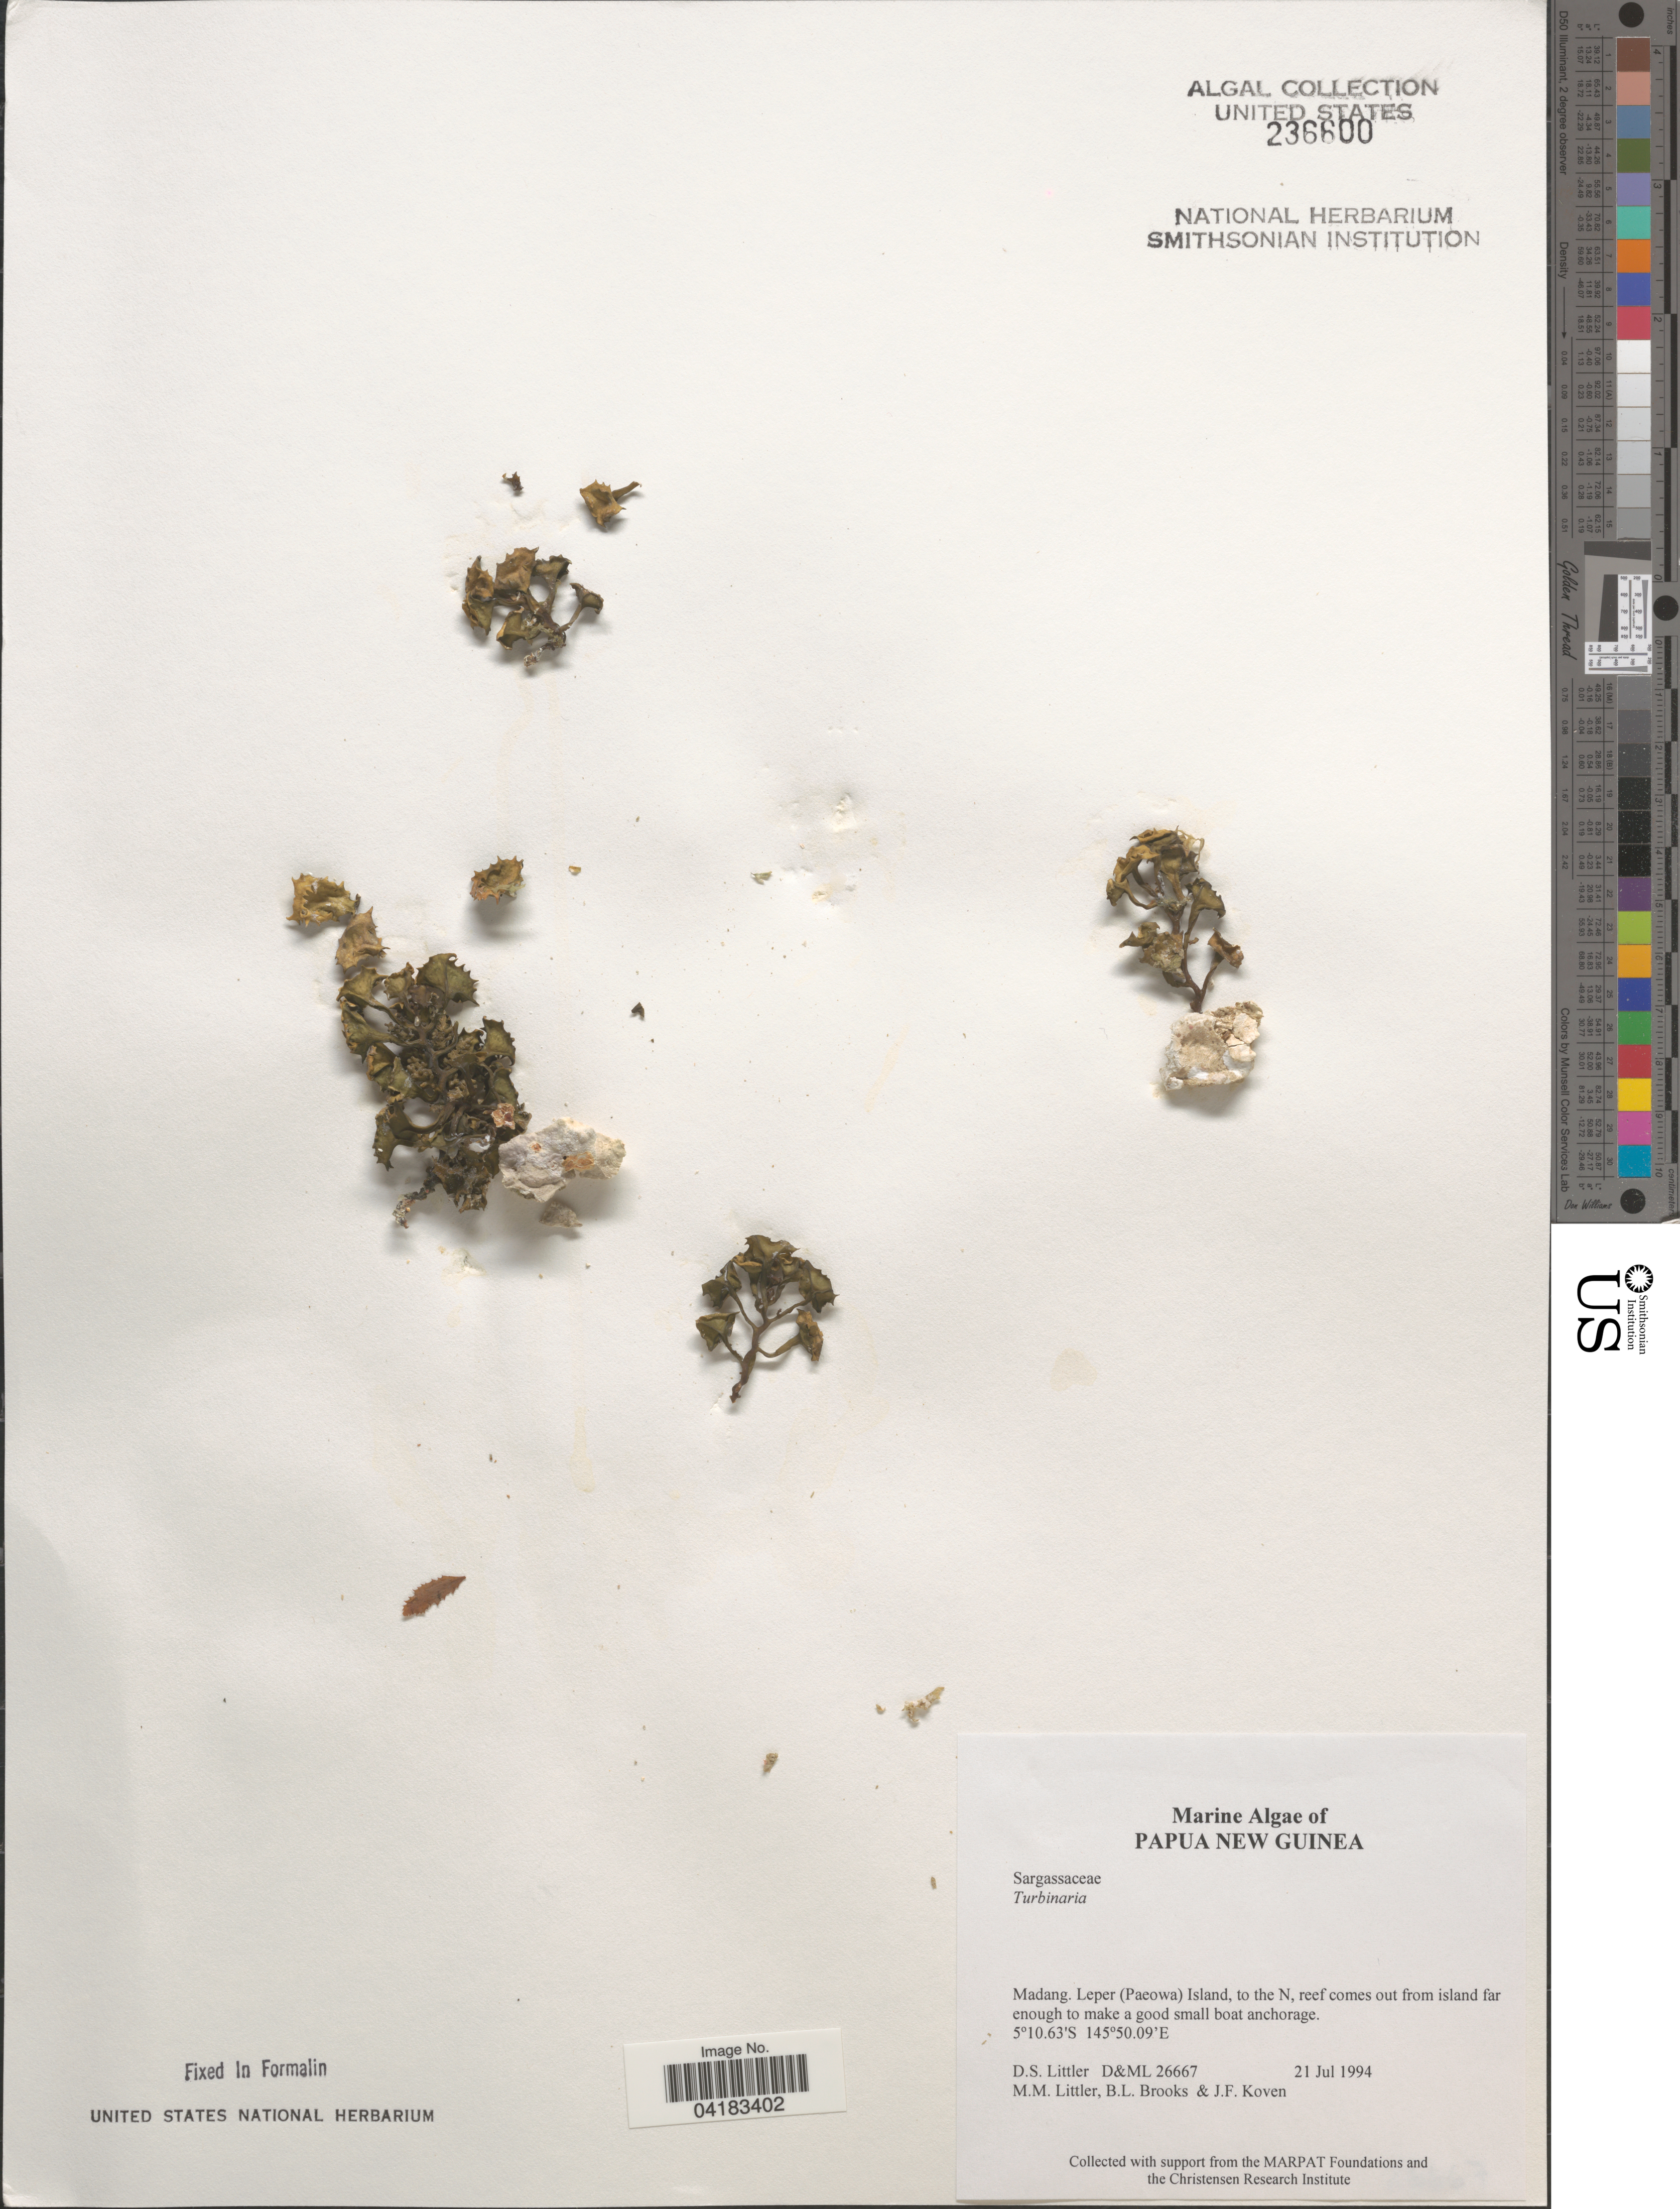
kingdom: Chromista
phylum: Ochrophyta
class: Phaeophyceae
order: Fucales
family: Sargassaceae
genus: Turbinaria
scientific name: Turbinaria sp.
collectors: D. S. Littler, B. Brooks & J. Koven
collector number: D&ML26667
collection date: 1994-07-21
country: Papua New Guinea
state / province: Madang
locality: Leper (Paeowa) Island, to the N, reef comes out from island far enough to make a good small boat anchorage.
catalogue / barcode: US 236600